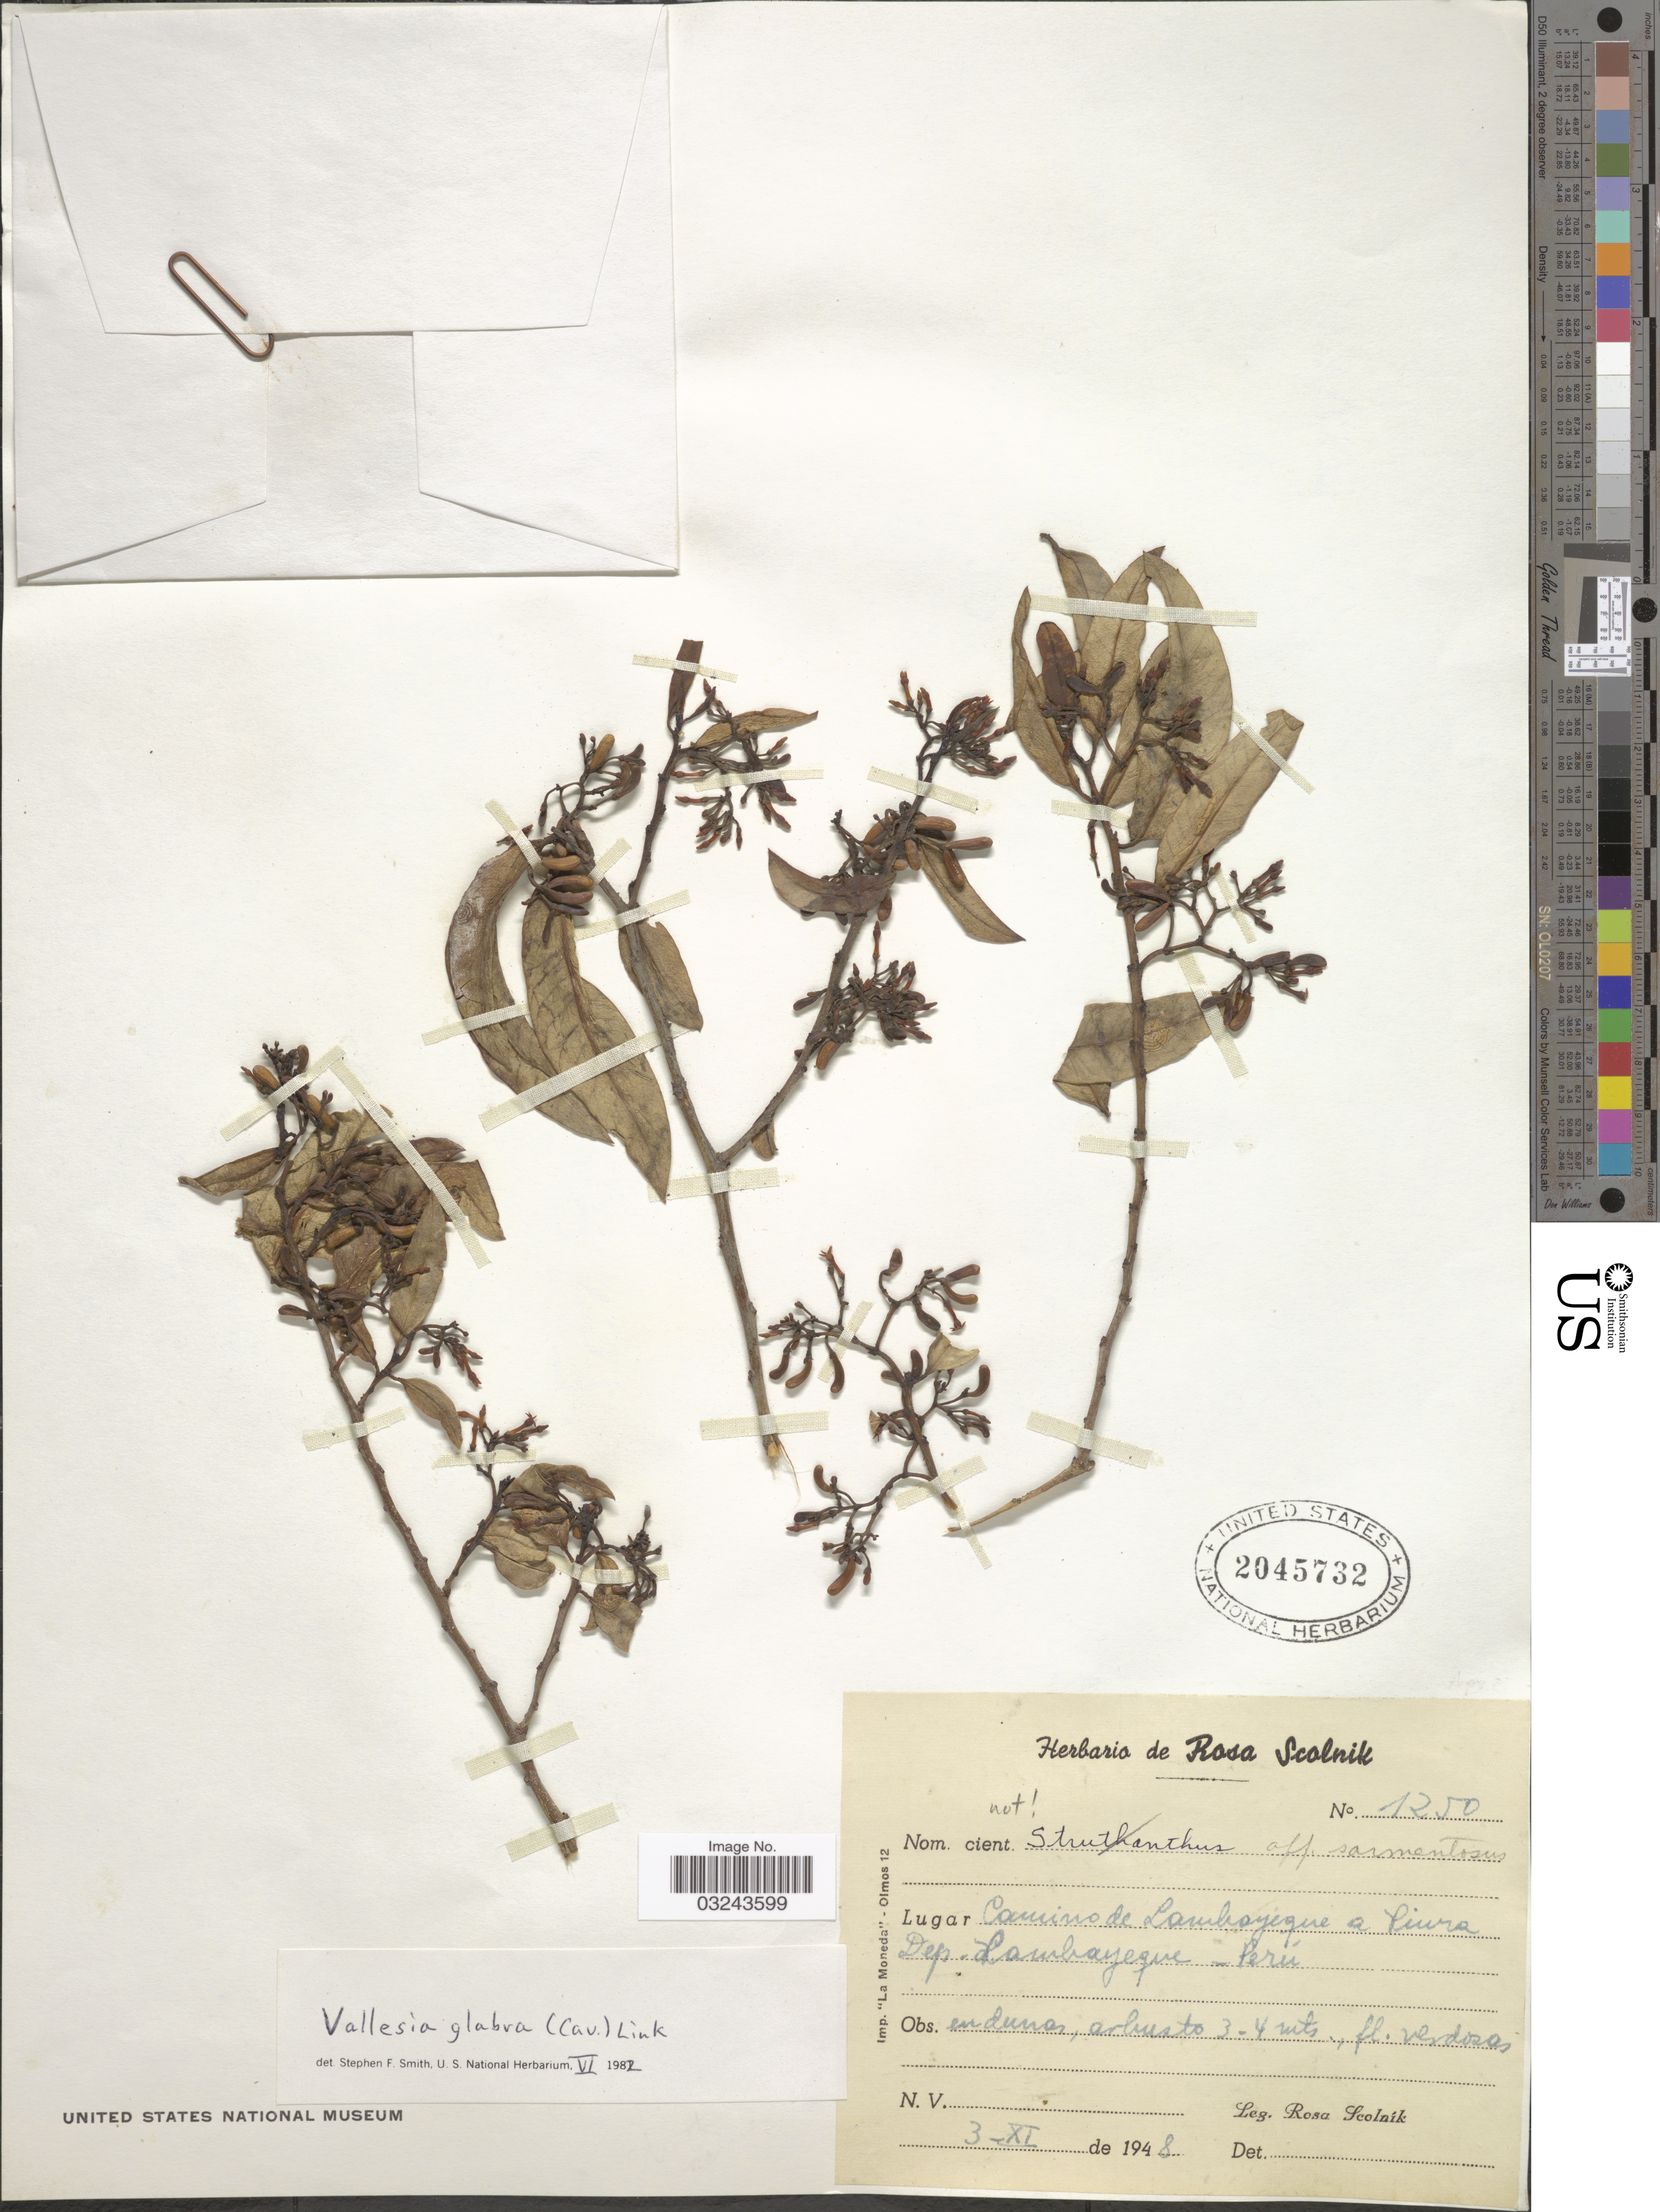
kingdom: Plantae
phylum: Tracheophyta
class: Magnoliopsida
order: Gentianales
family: Apocynaceae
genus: Vallesia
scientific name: Vallesia glabra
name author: (Cav.) Link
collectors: R. Scolnik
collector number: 1250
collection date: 1948-11-03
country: Peru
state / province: Lambayeque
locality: Camino de Lambayeque a Piura, Dep. Lambayeque.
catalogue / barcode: US 2045732